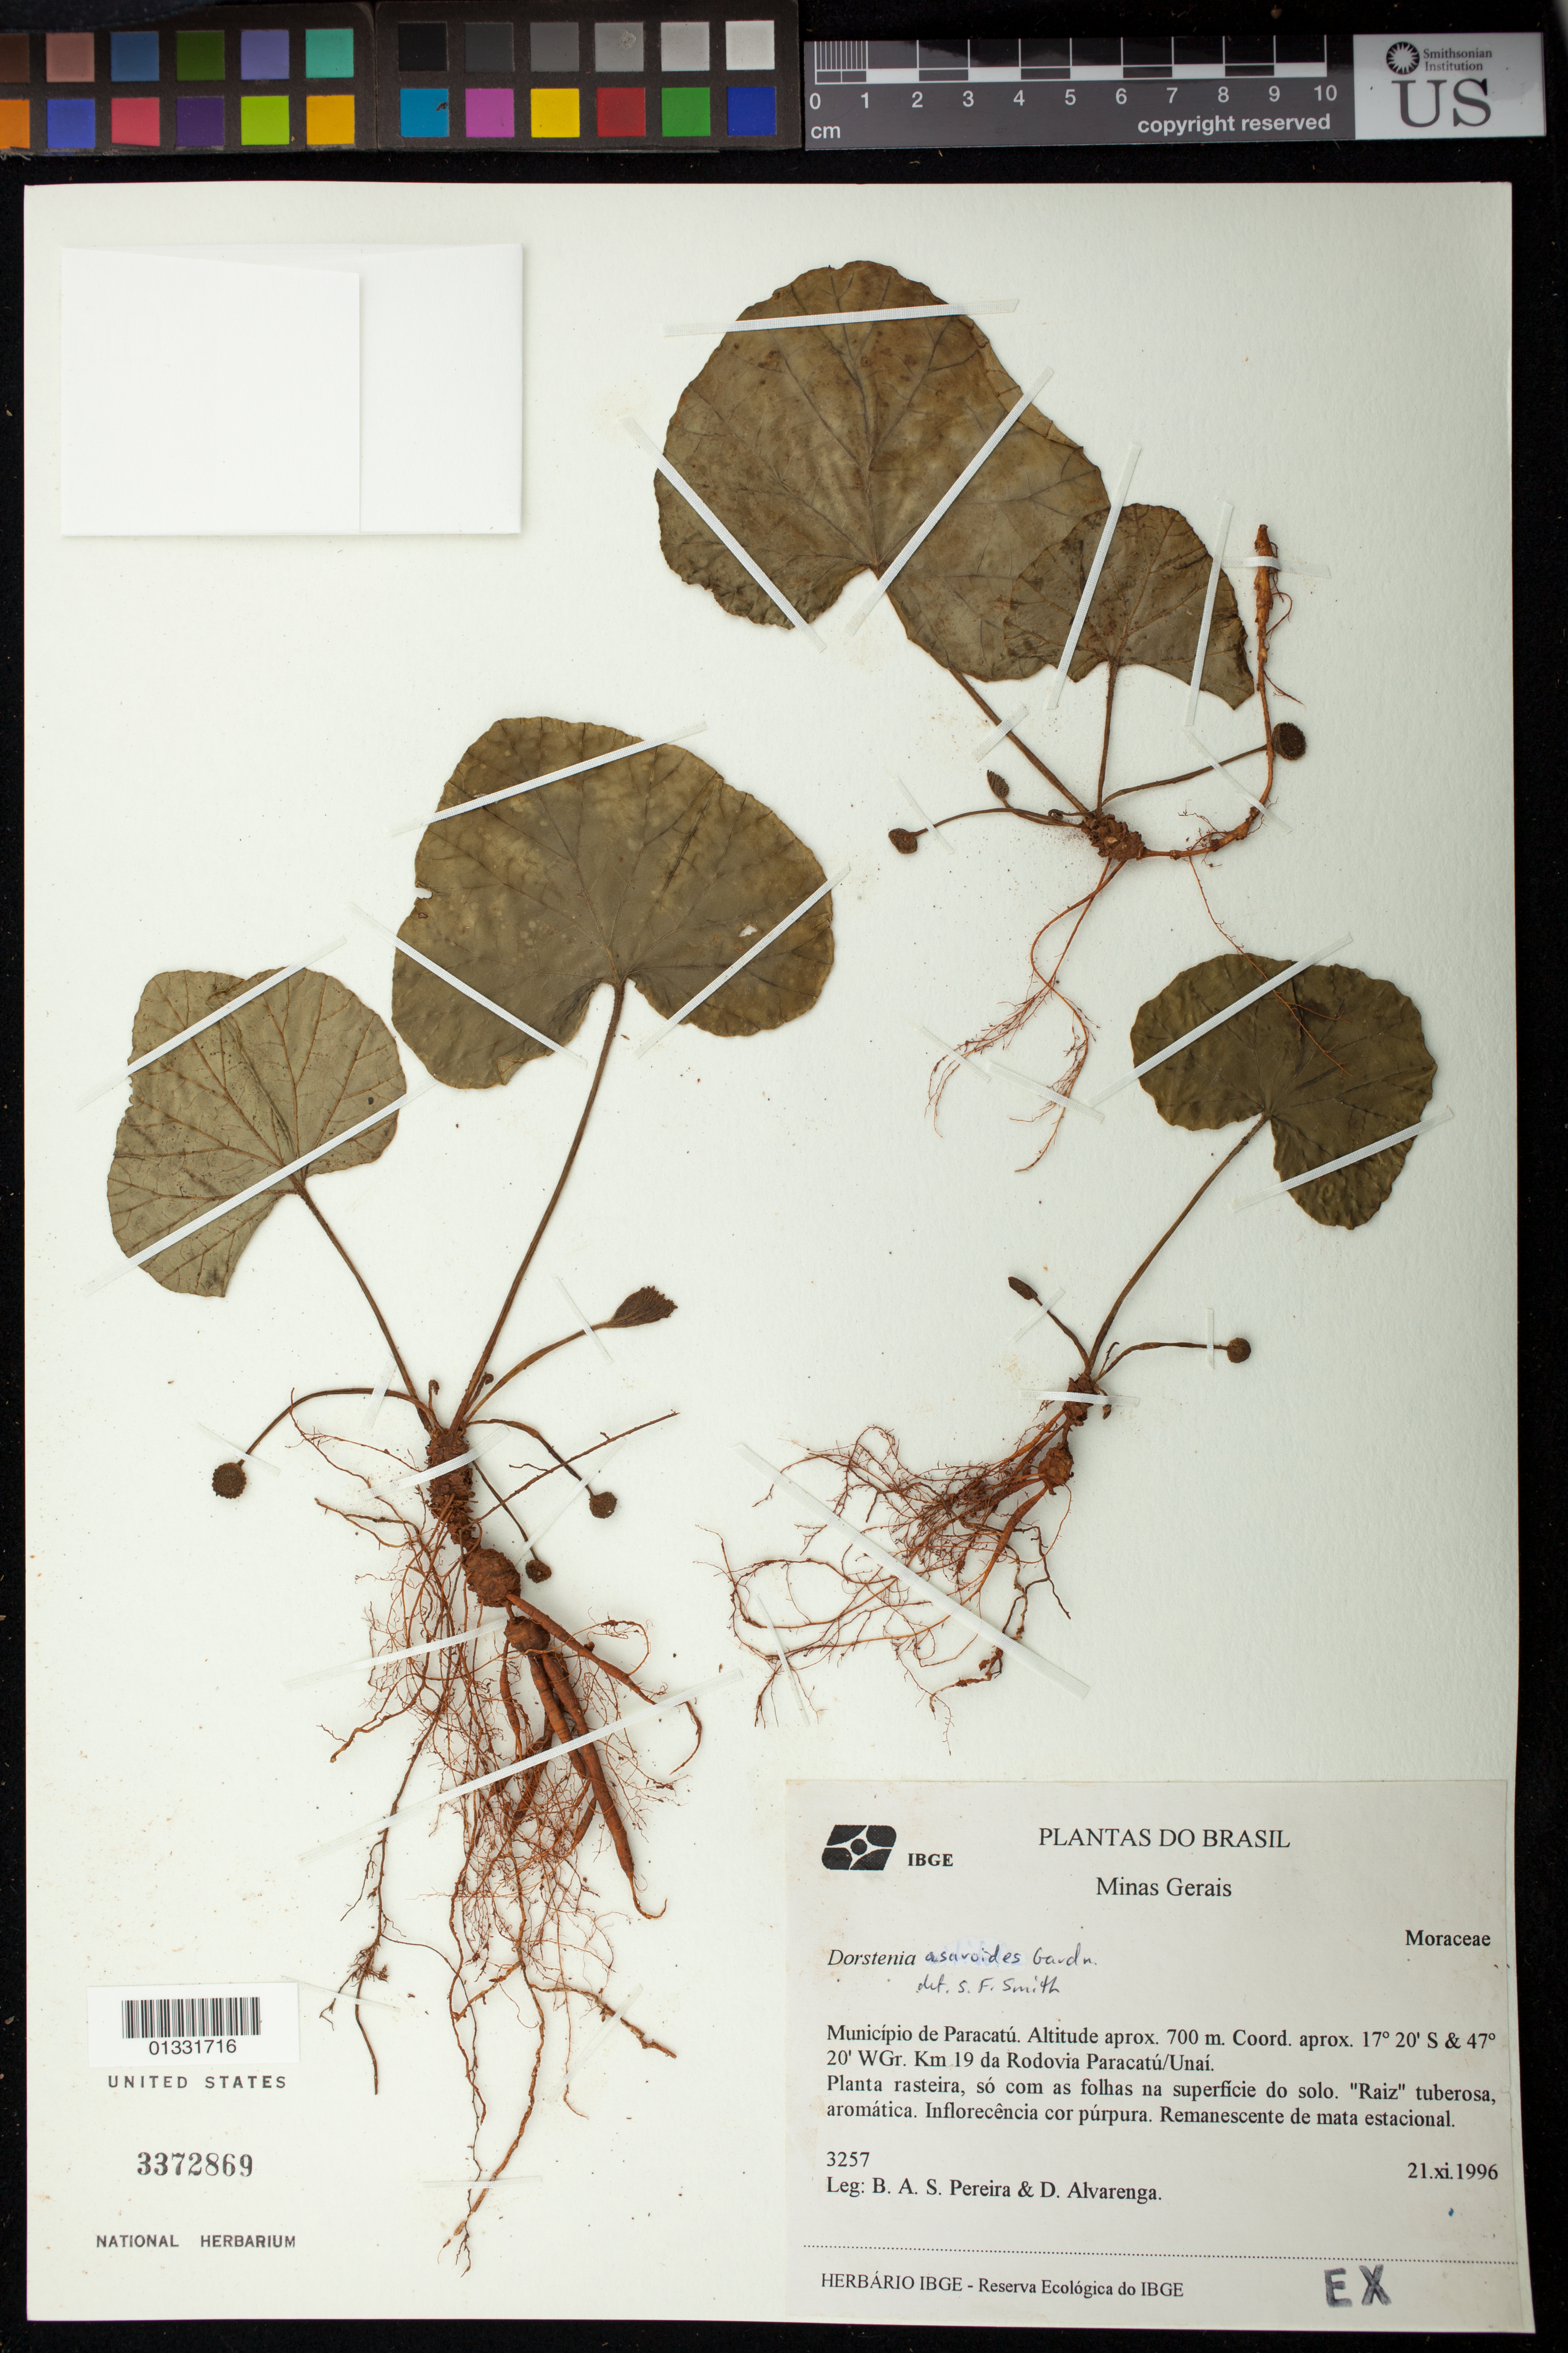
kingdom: Plantae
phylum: Tracheophyta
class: Magnoliopsida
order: Rosales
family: Moraceae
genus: Dorstenia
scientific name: Dorstenia cayapia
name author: Vell.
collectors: B. A. S. Pereira & D. Alvarenga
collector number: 3257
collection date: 1996-11-21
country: Brazil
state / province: Minas Gerais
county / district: Paracatu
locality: Km 19 da Rodovia Paracatú/Unaí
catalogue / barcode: US 3372869